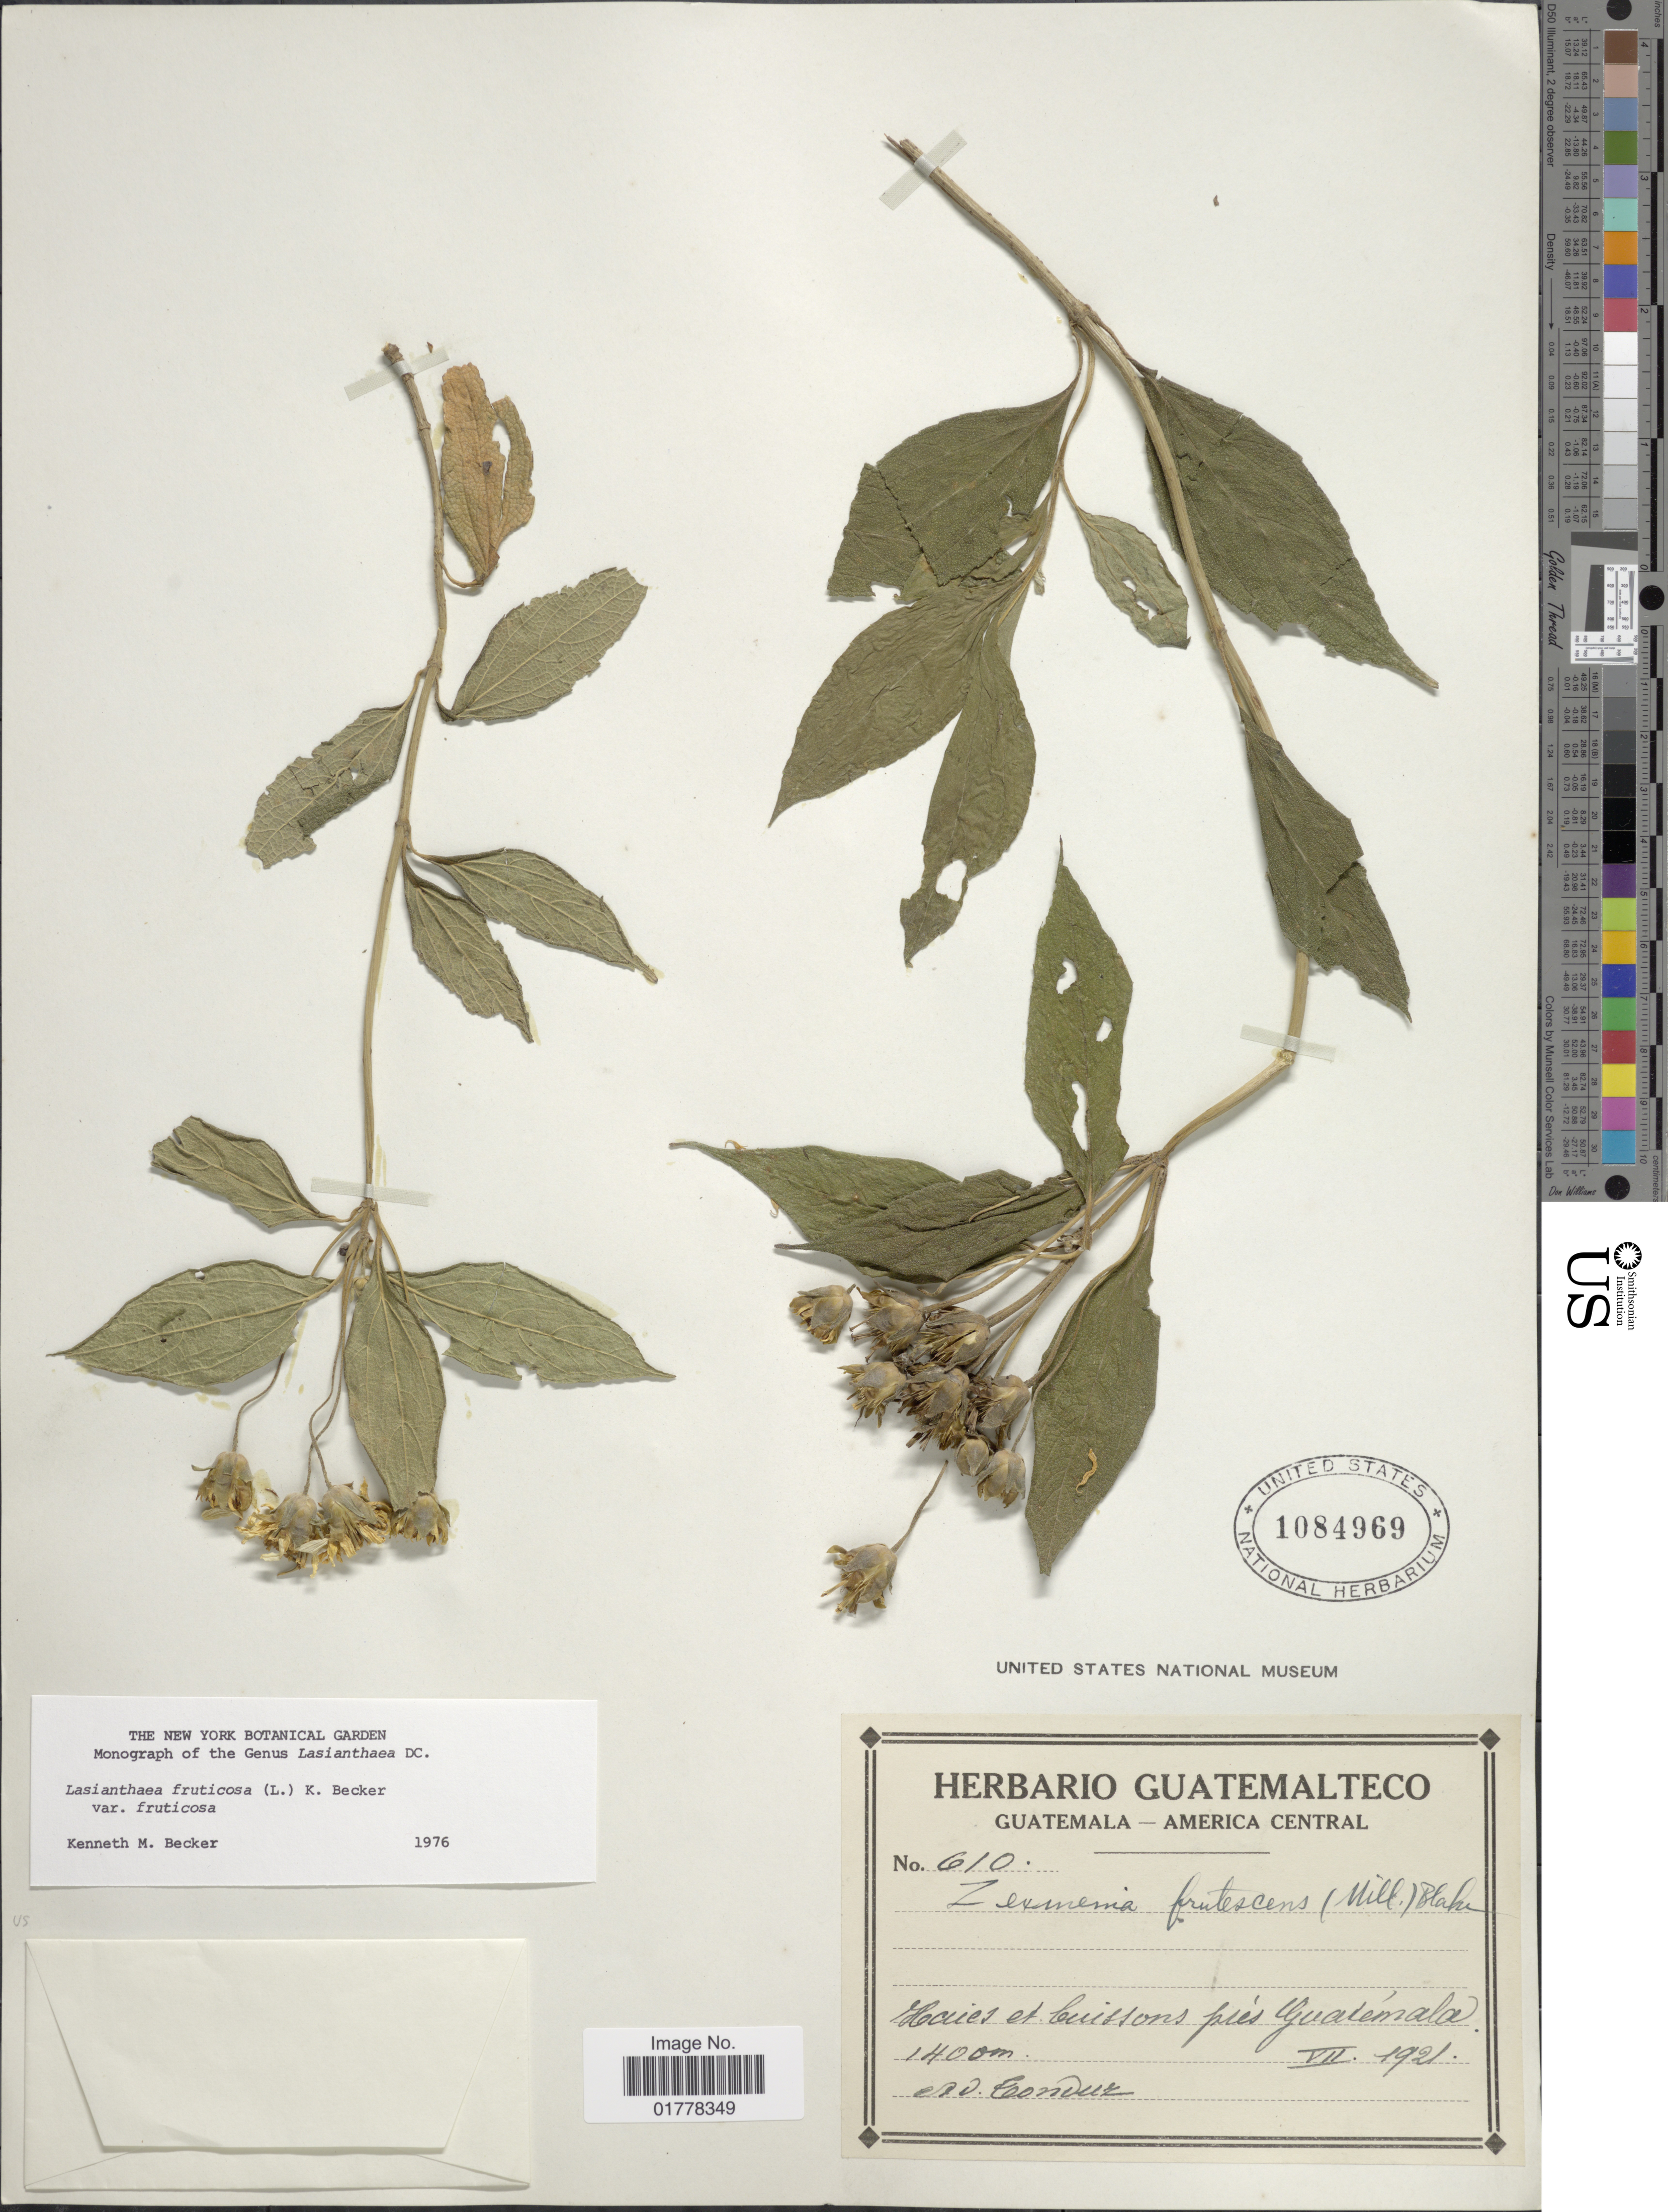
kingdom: Plantae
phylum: Tracheophyta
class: Magnoliopsida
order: Asterales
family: Asteraceae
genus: Lasianthaea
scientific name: Lasianthaea fruticosa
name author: (L.) K.M. Becker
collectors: A. Tonduz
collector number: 610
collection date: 1921-07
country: Guatemala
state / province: Guatemala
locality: Hacies et buissons près Guatemala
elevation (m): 1400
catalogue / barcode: US 1084969